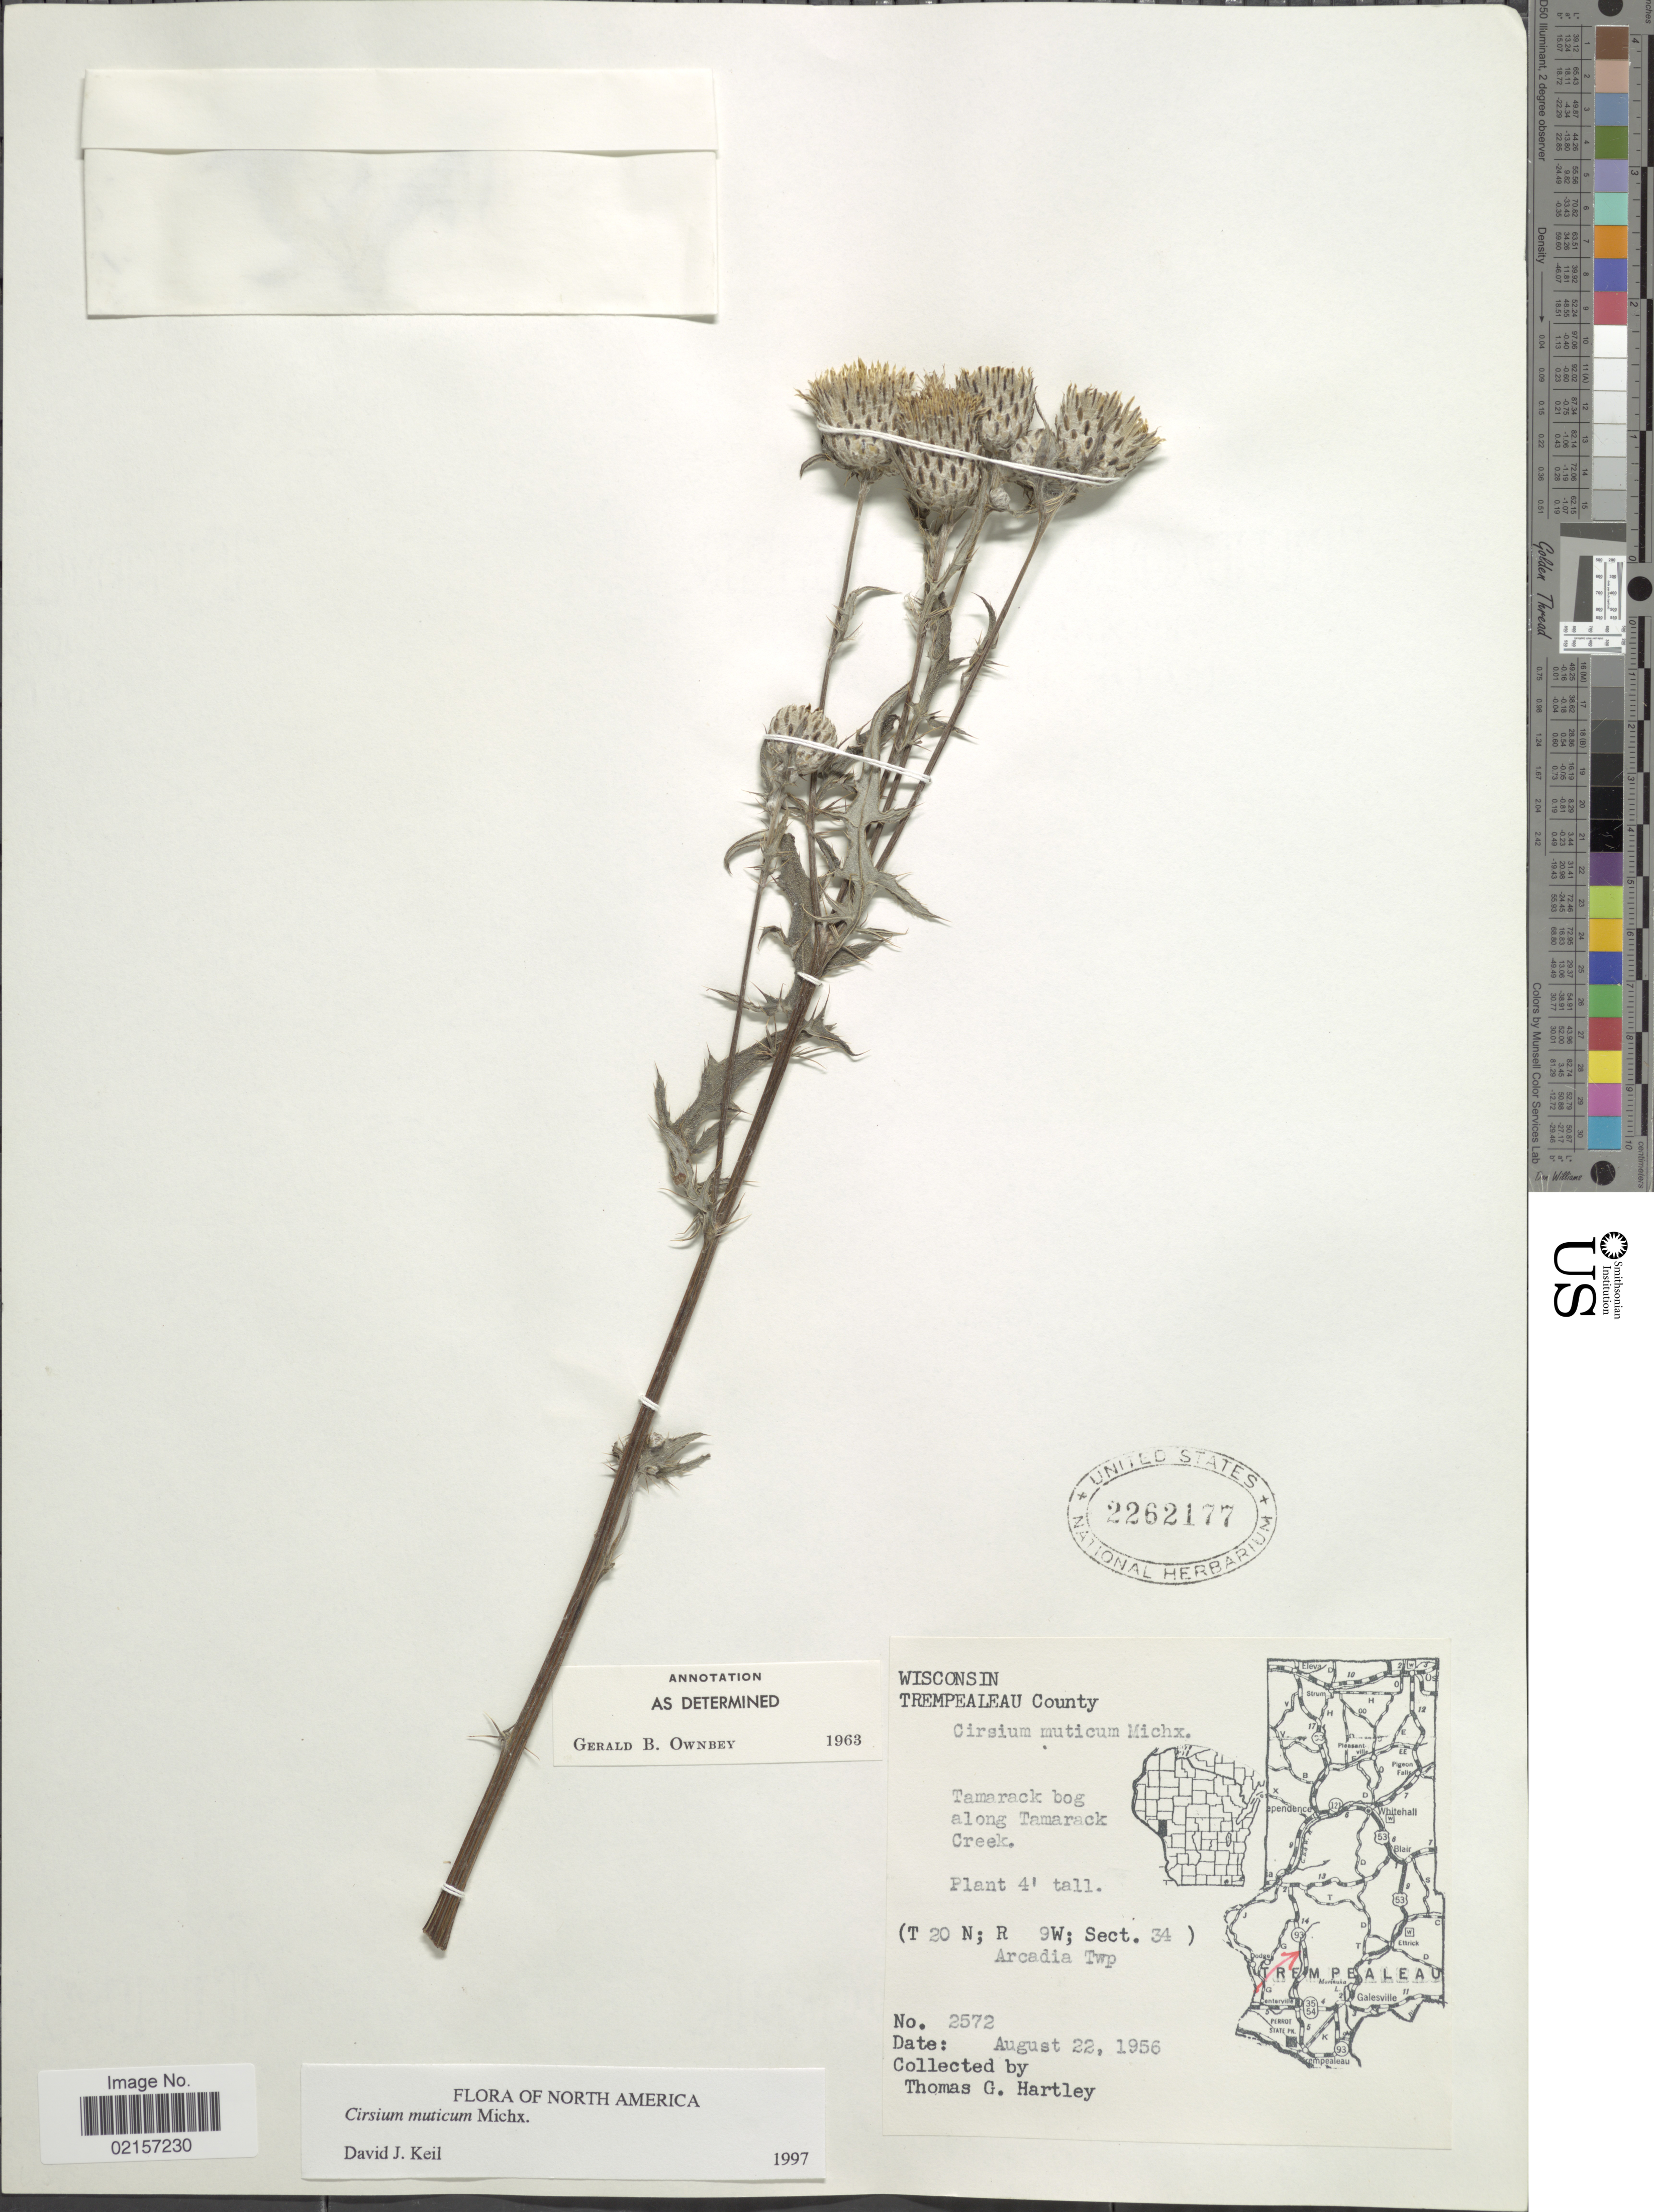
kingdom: Plantae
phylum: Tracheophyta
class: Magnoliopsida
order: Asterales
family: Asteraceae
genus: Cirsium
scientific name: Cirsium muticum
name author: Michx.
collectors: T. G. Hartley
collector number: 2572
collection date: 1956-08-22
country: United States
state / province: Wisconsin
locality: Trempealeau County, Tamarack bong along Tamarack Creek, (T20N; R 9W; Sect.34) Arcadia Twp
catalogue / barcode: US 2262177